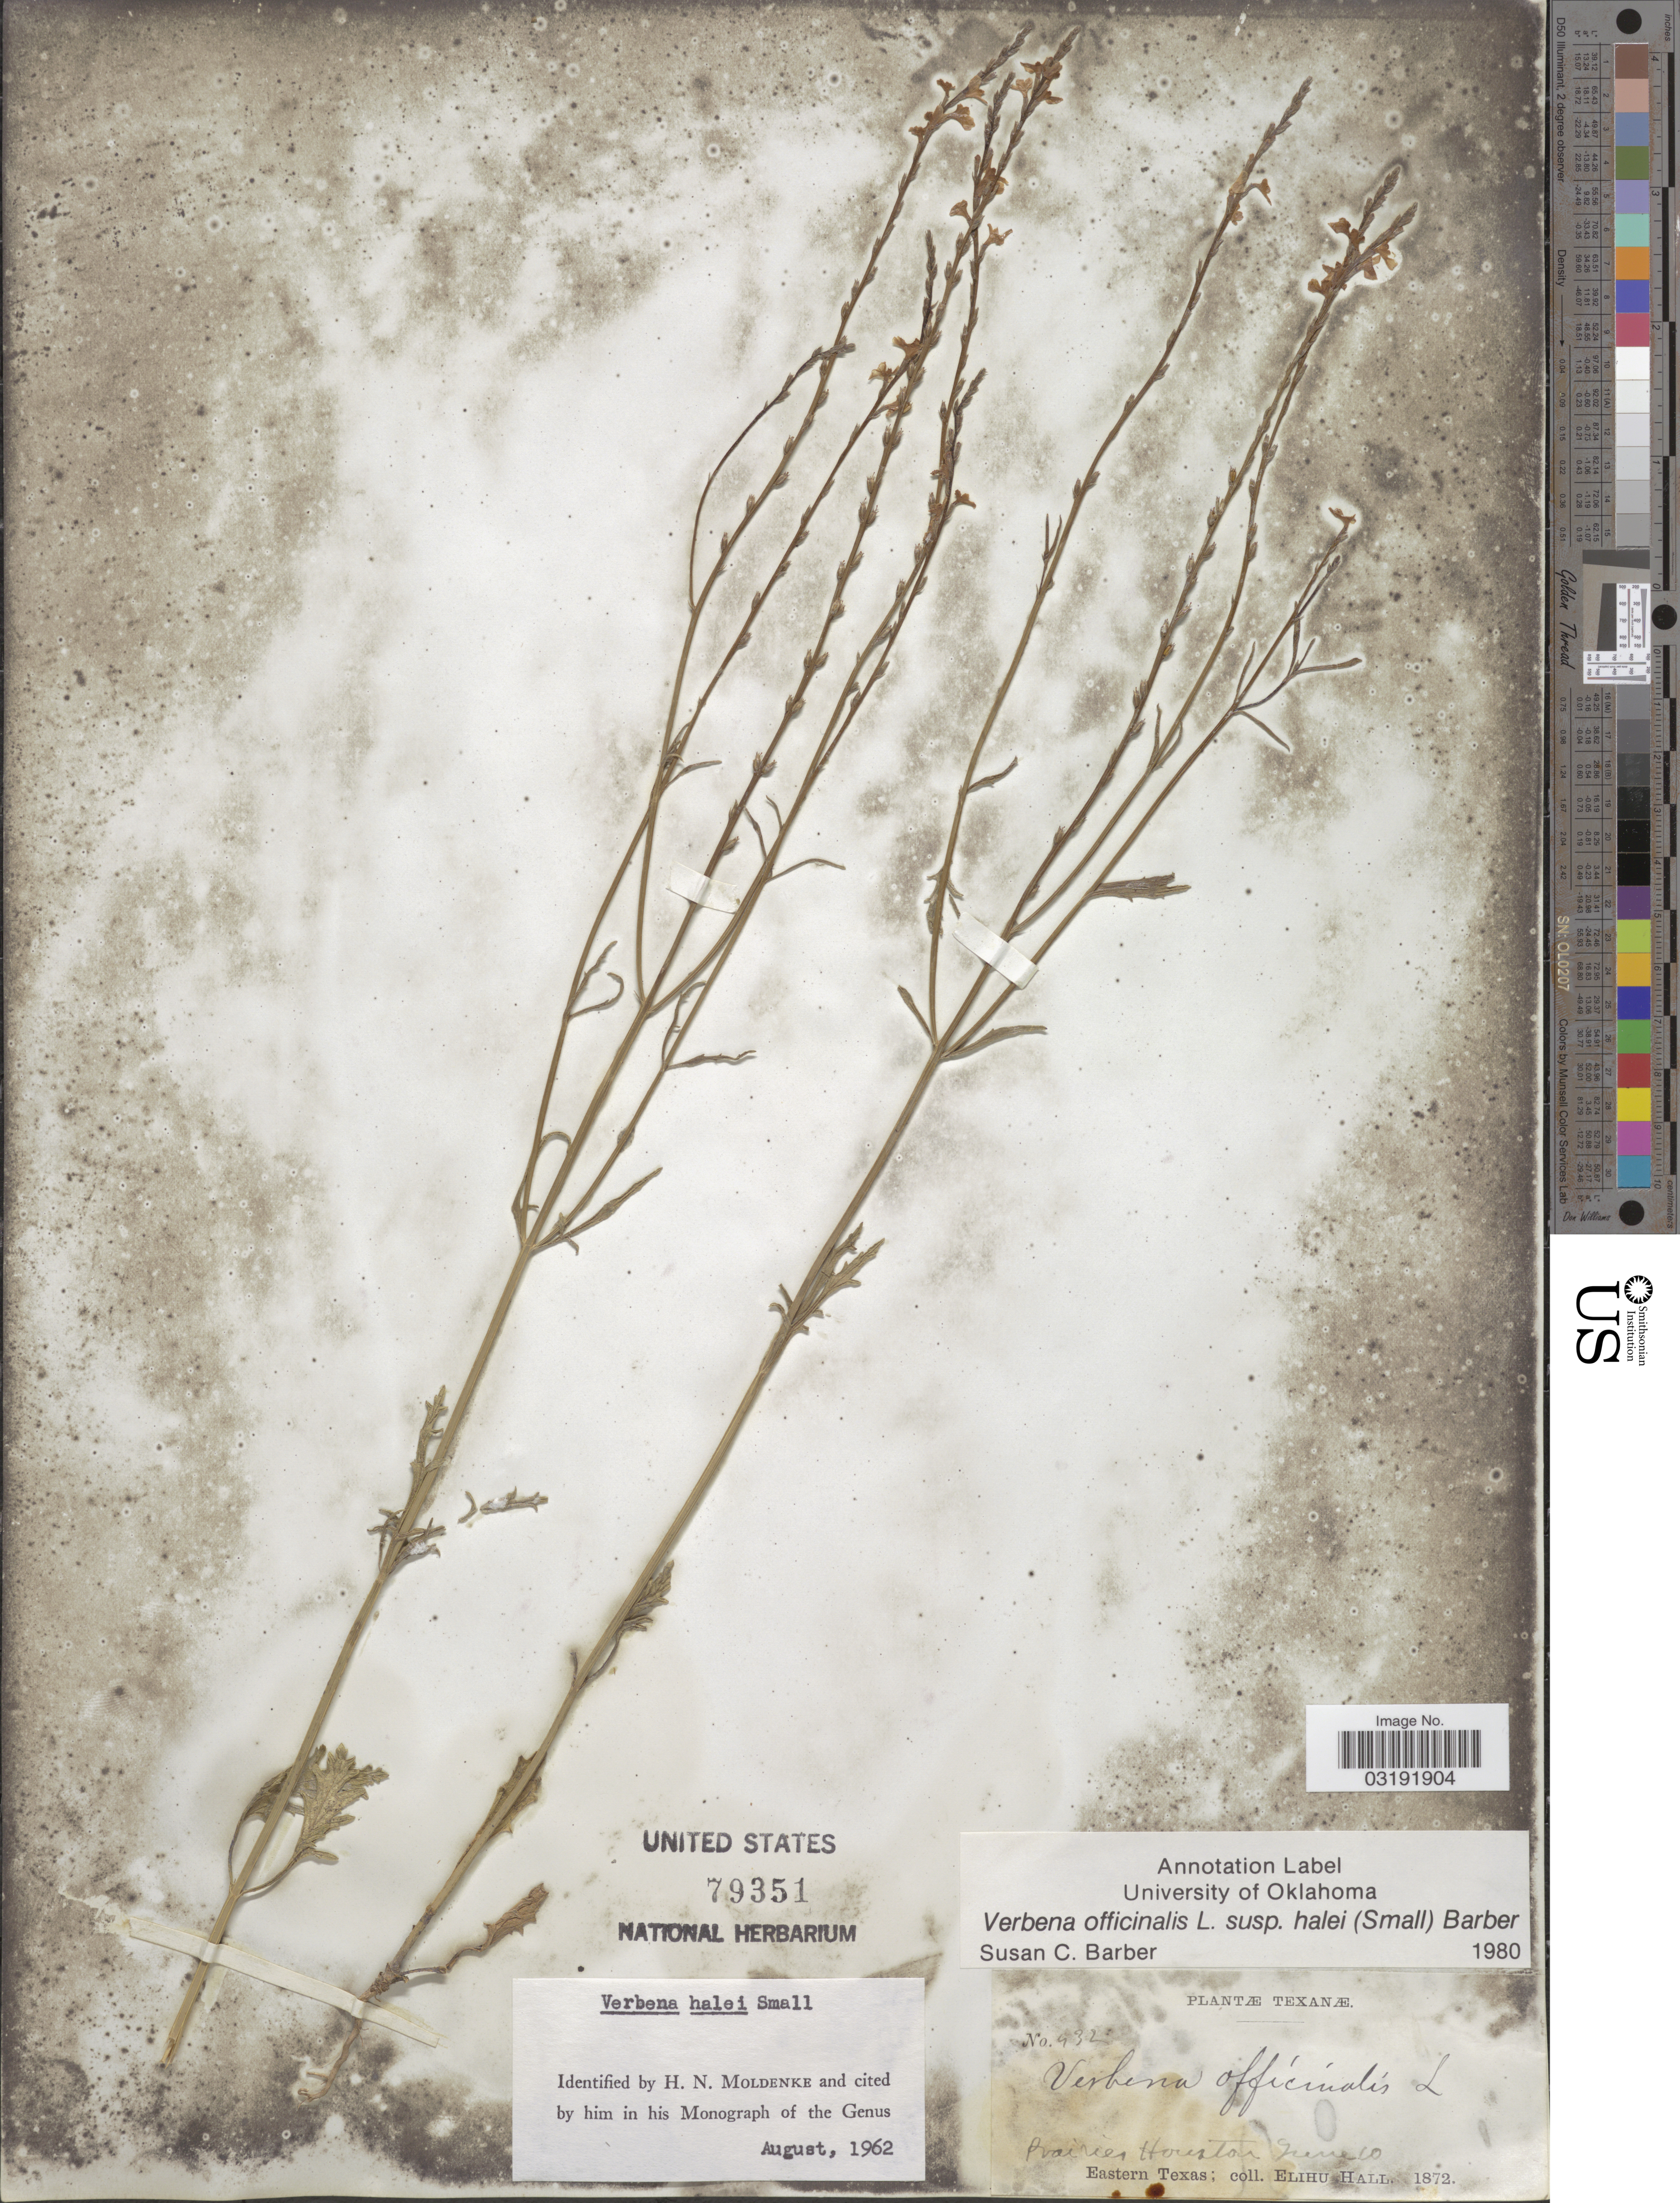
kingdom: Plantae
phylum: Tracheophyta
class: Magnoliopsida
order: Lamiales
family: Verbenaceae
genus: Verbena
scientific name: Verbena officinalis subsp. halei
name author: L.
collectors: E. Hall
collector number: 432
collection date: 1872-06-10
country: United States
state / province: Texas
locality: Prairies Houston, Eastern Texas.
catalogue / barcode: US 79351